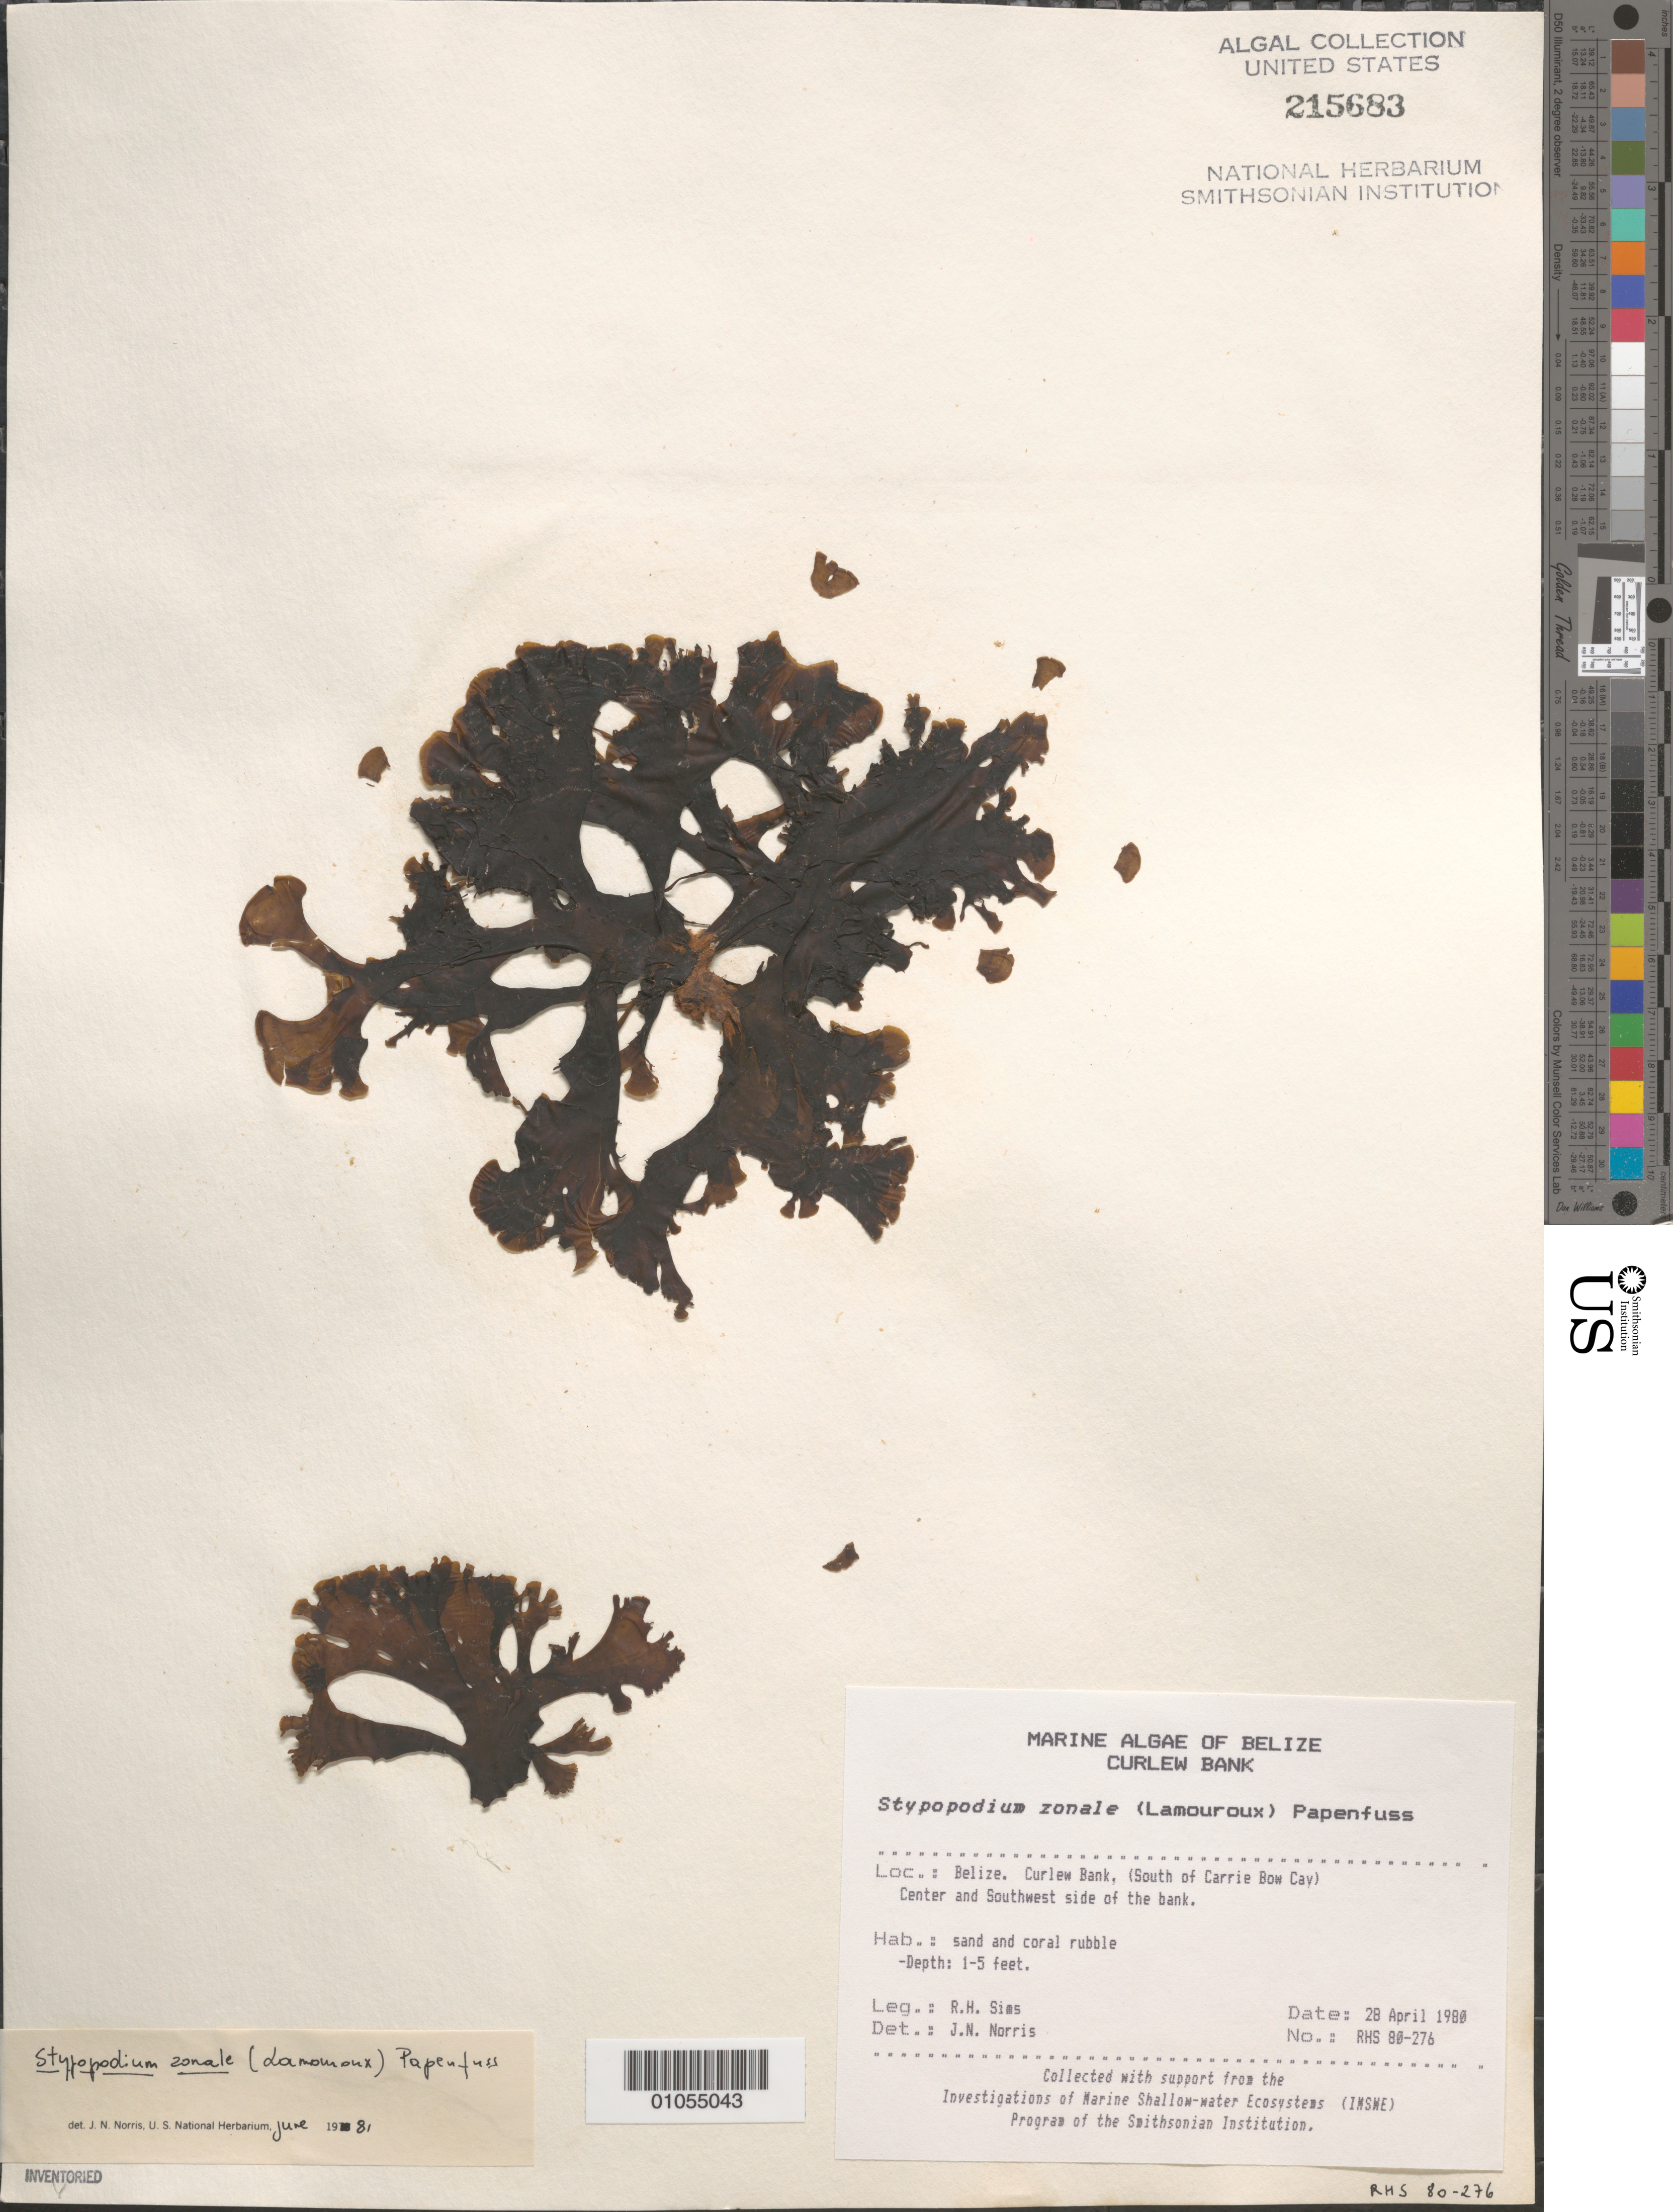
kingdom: Chromista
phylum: Ochrophyta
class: Phaeophyceae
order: Dictyotales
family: Dictyotaceae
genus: Stypopodium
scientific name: Stypopodium zonale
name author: (J.V.Lamouroux) Papenf.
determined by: Norris, James N.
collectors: R. H. Sims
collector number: RHS 80-276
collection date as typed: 28 Apr 1980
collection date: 1980-04-28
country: Belize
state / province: Stann Creek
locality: Curlew Bank, south of Carrie Bow Cay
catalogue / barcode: US 215683